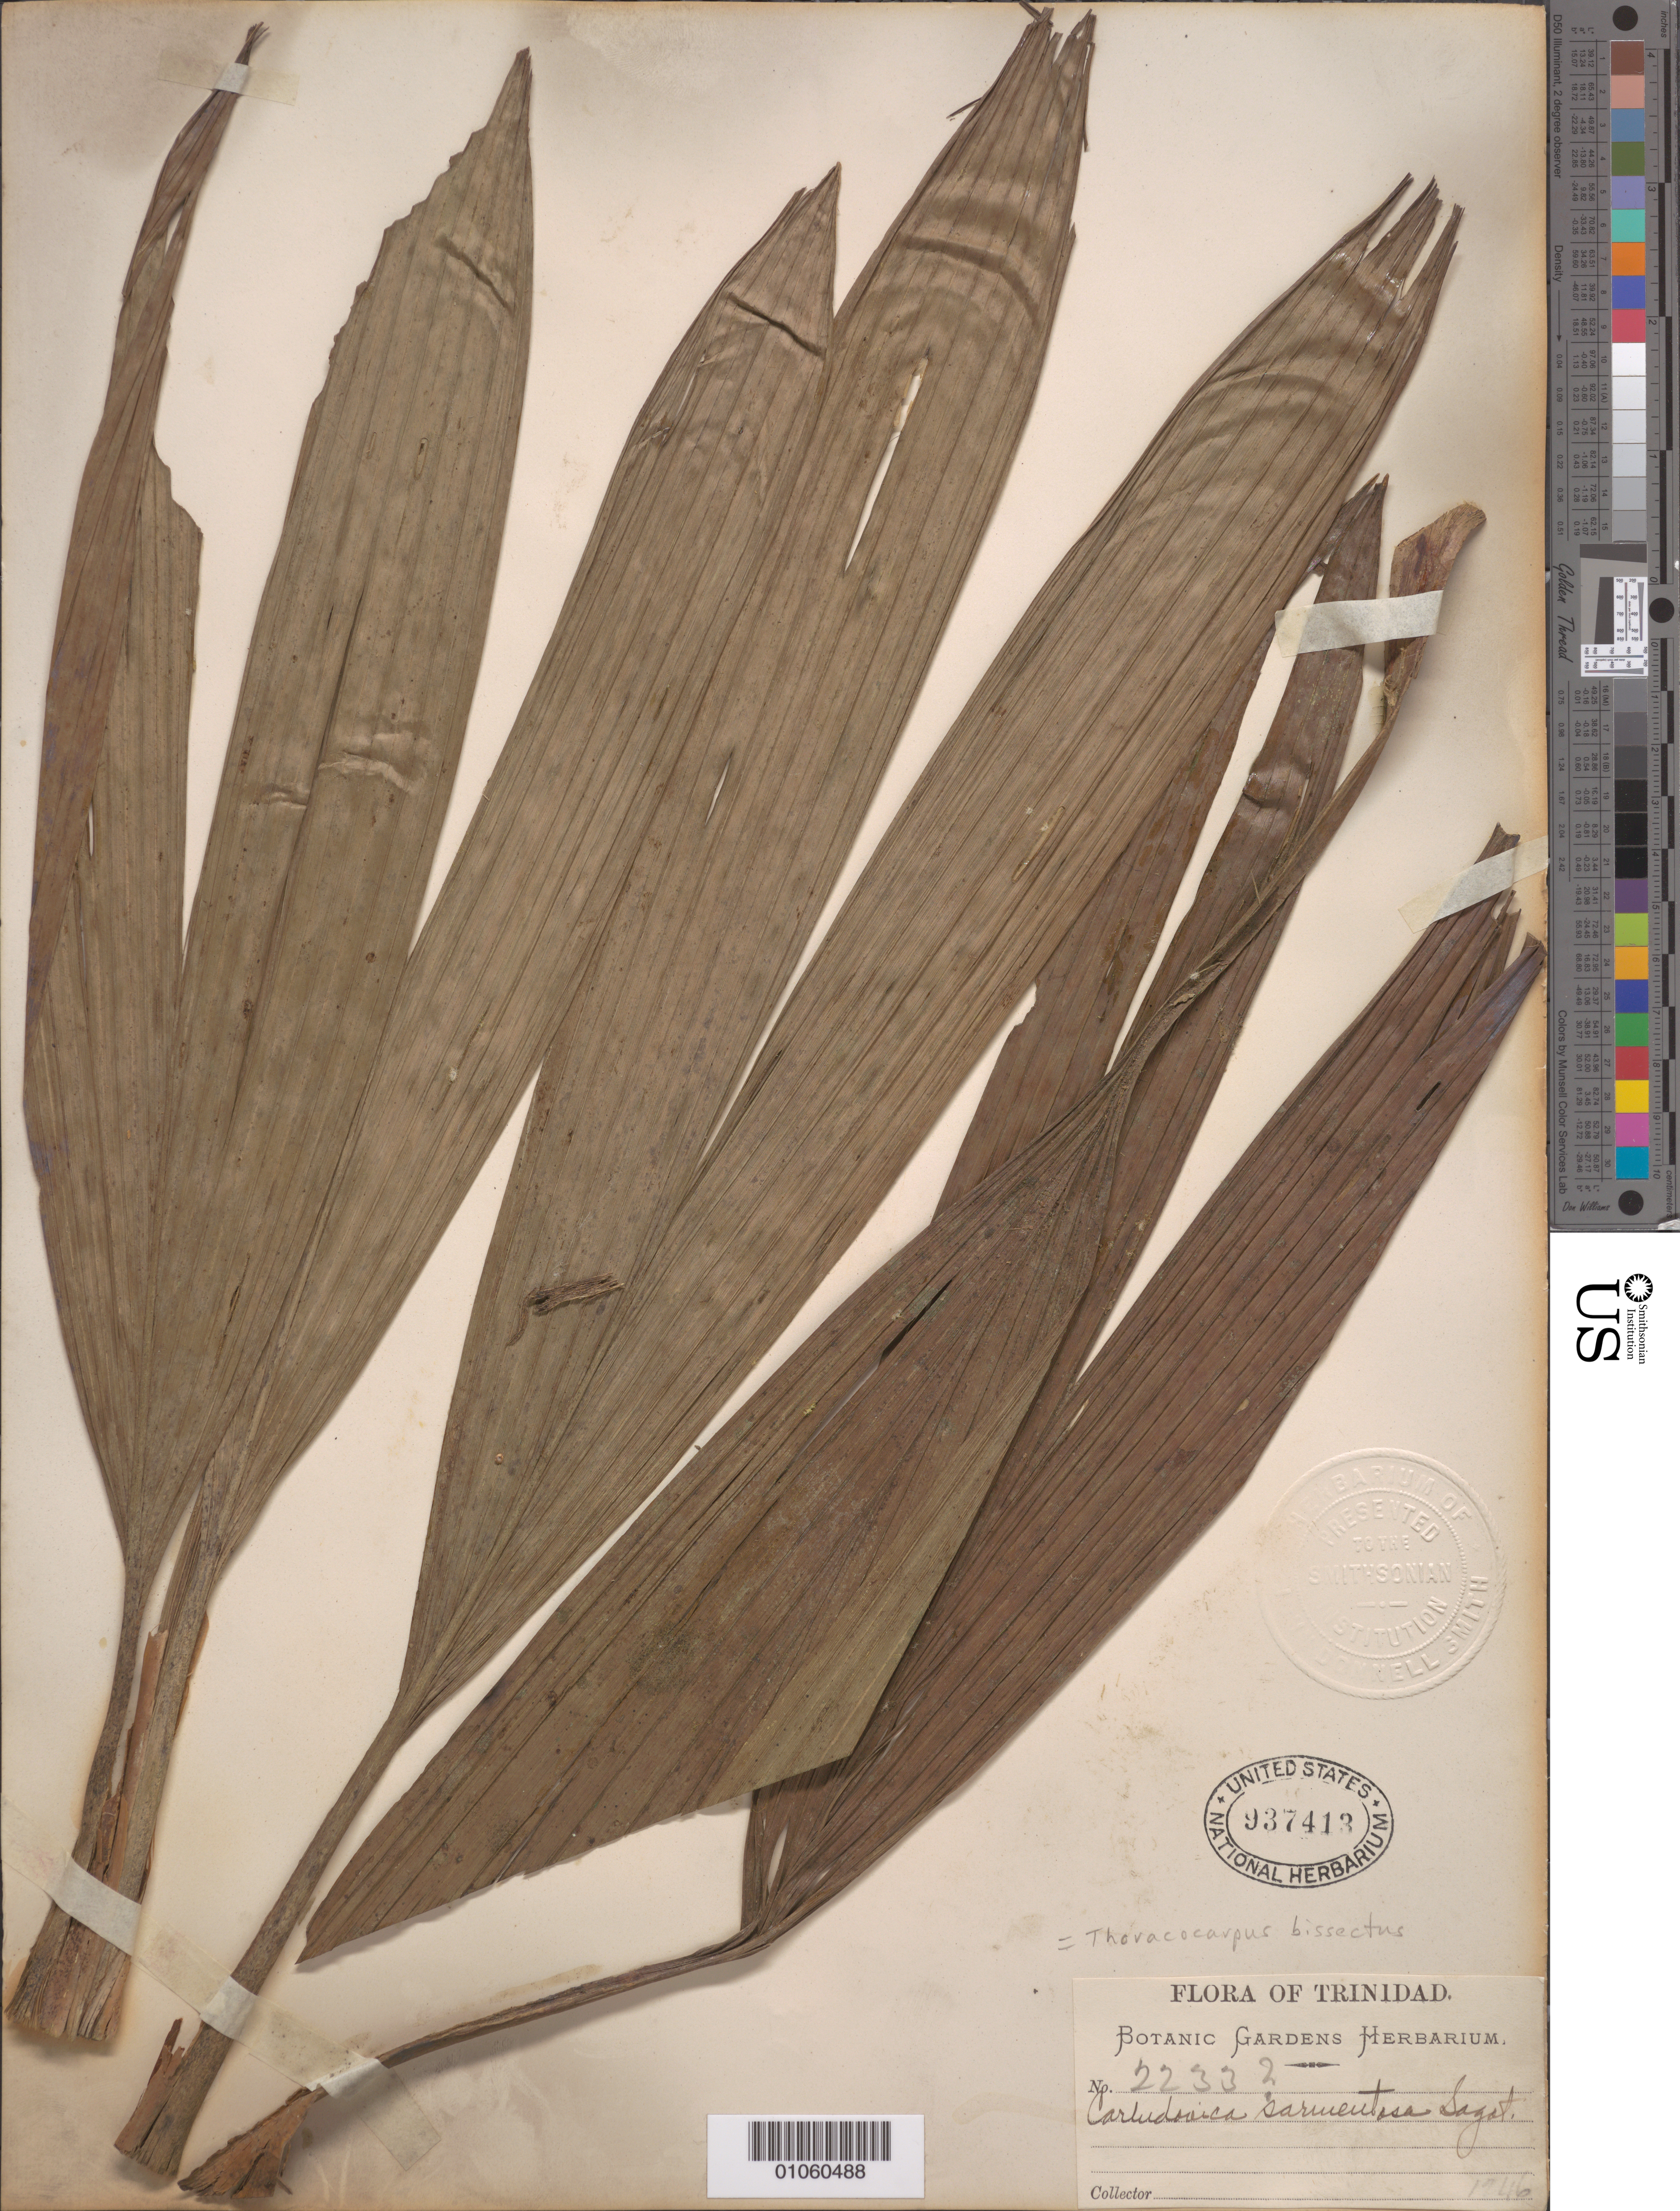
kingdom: Plantae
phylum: Tracheophyta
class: Liliopsida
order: Pandanales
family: Cyclanthaceae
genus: Thoracocarpus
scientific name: Thoracocarpus bissectus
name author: (Vell.) Harling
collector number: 2233?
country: Trinidad and Tobago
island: Trinidad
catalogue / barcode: US 937413